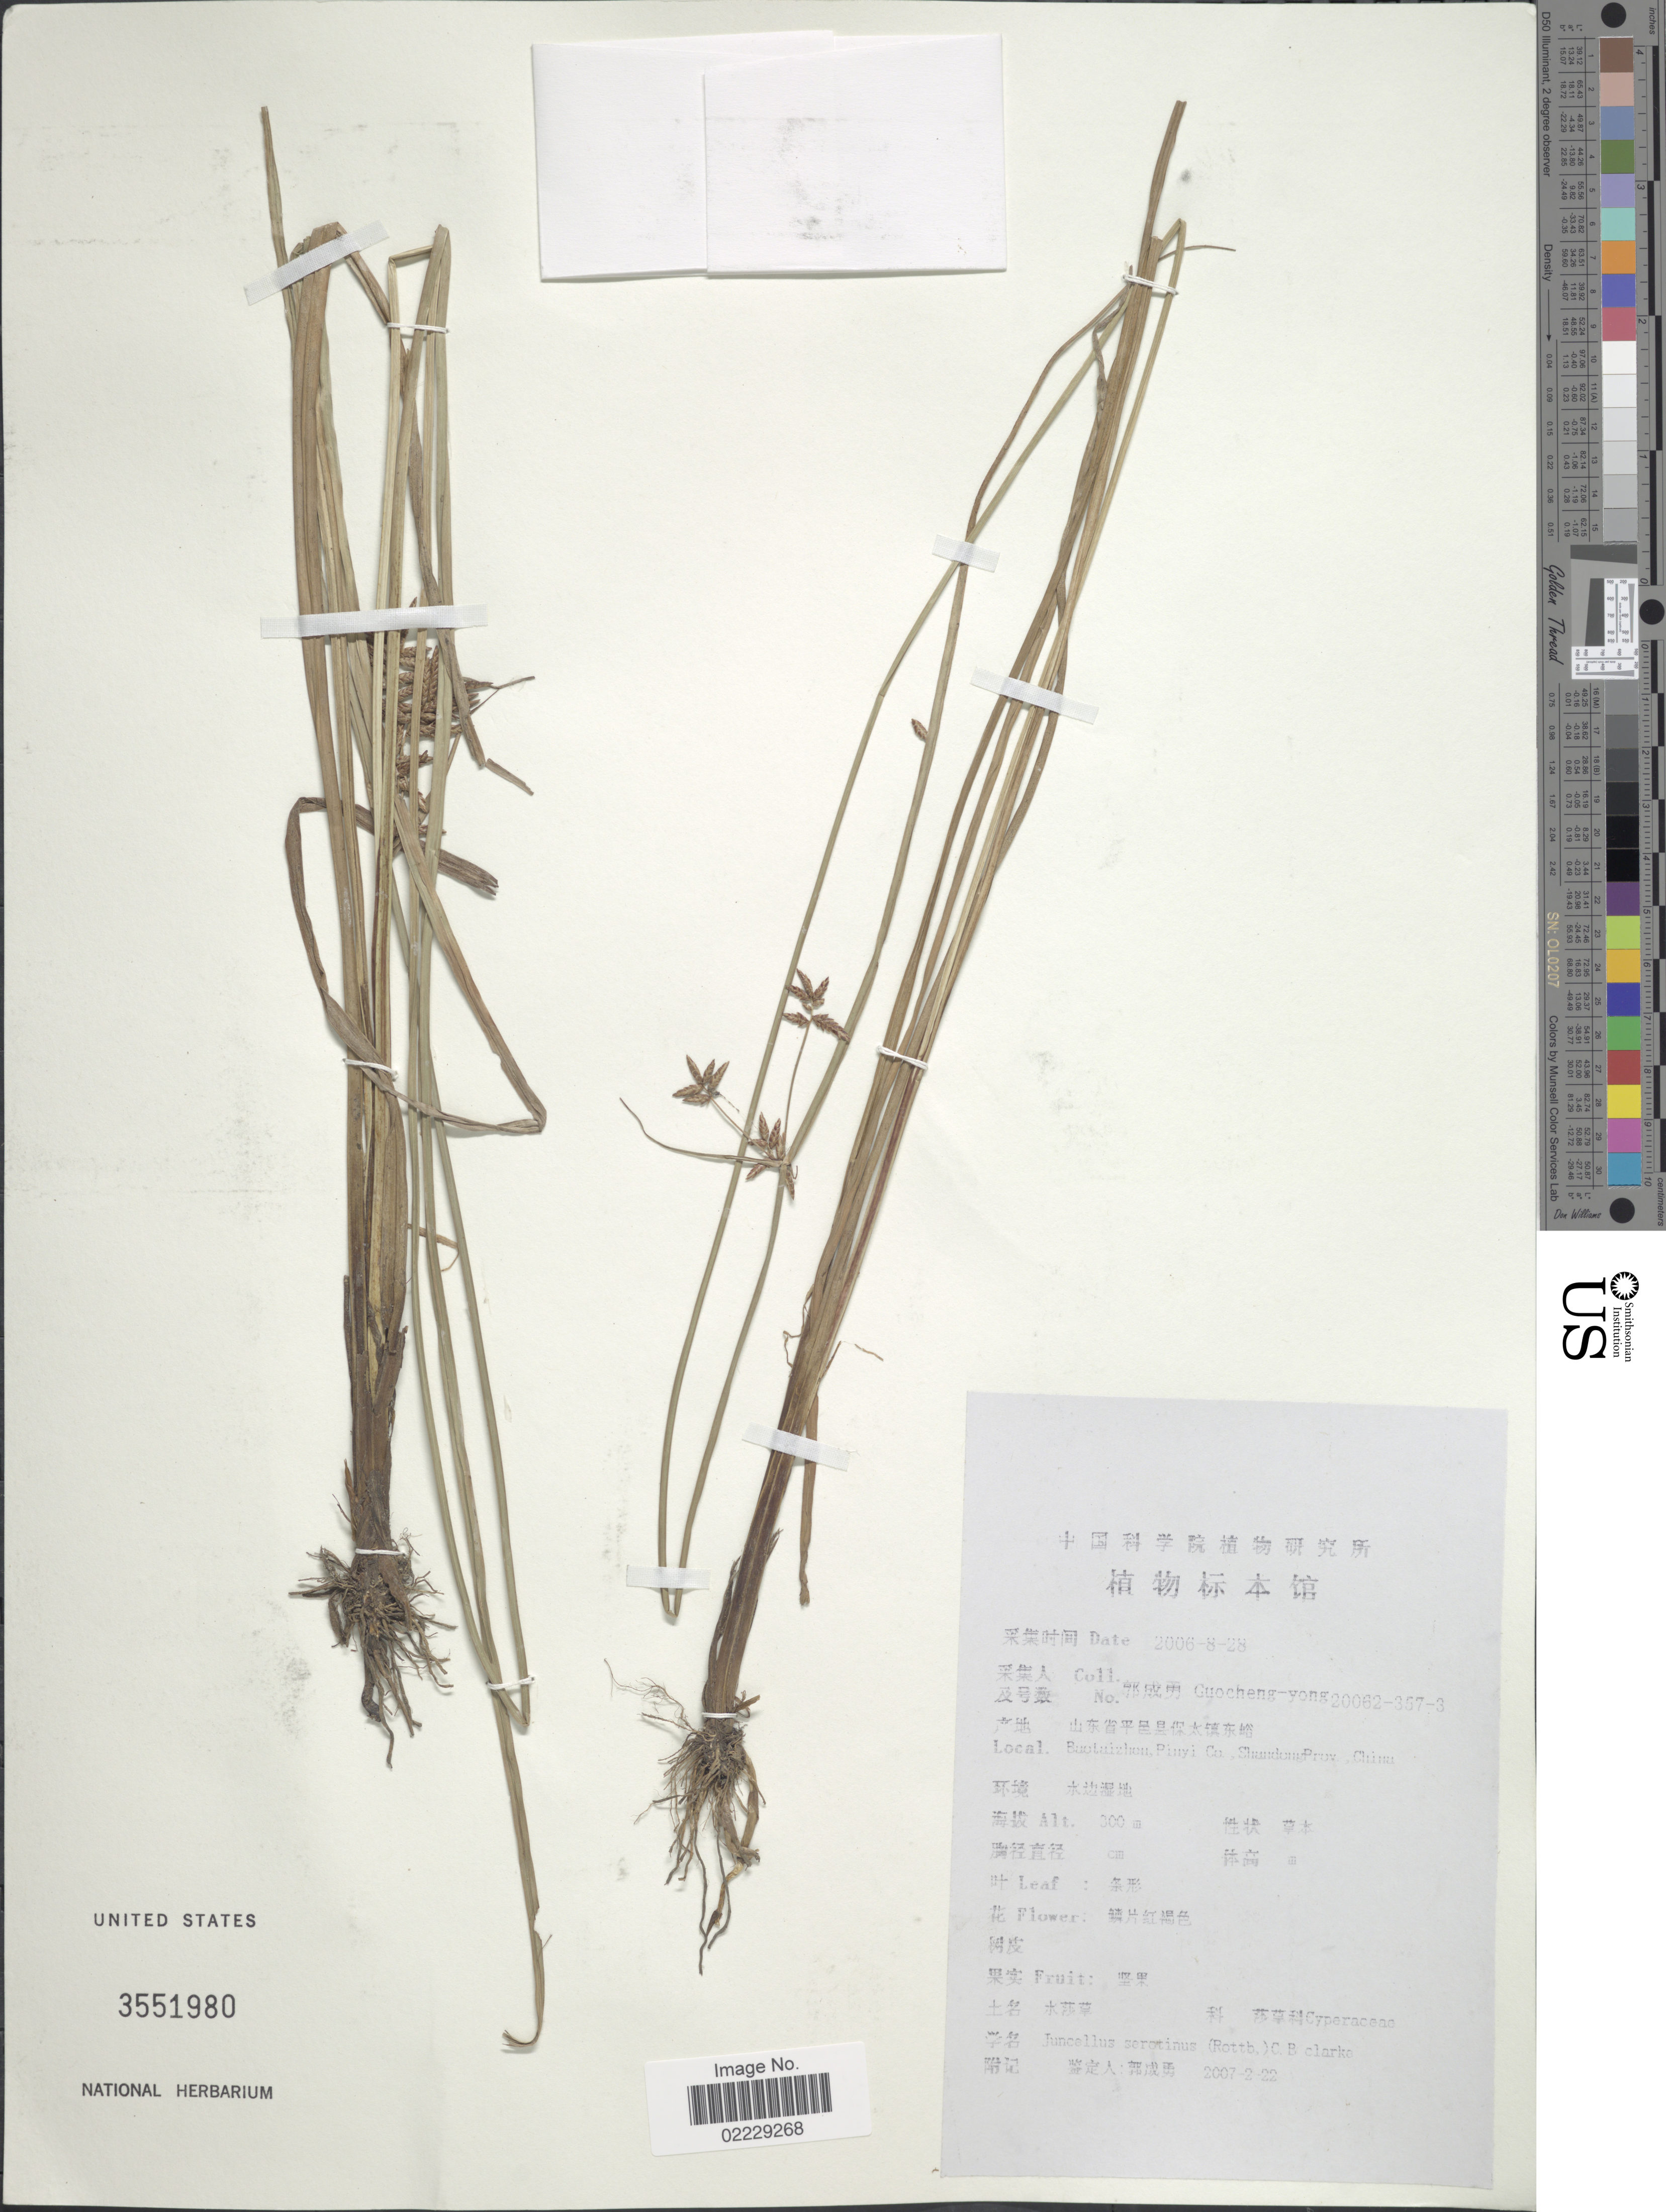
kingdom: Plantae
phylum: Tracheophyta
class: Liliopsida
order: Poales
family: Cyperaceae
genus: Cyperus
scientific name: Cyperus serotinus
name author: Rottb.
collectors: Guo cheng-yong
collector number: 200623573*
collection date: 2006-08-28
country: China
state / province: Shandong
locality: Baotaizhen, Pinyi Co.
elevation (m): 300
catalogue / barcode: US 3551980